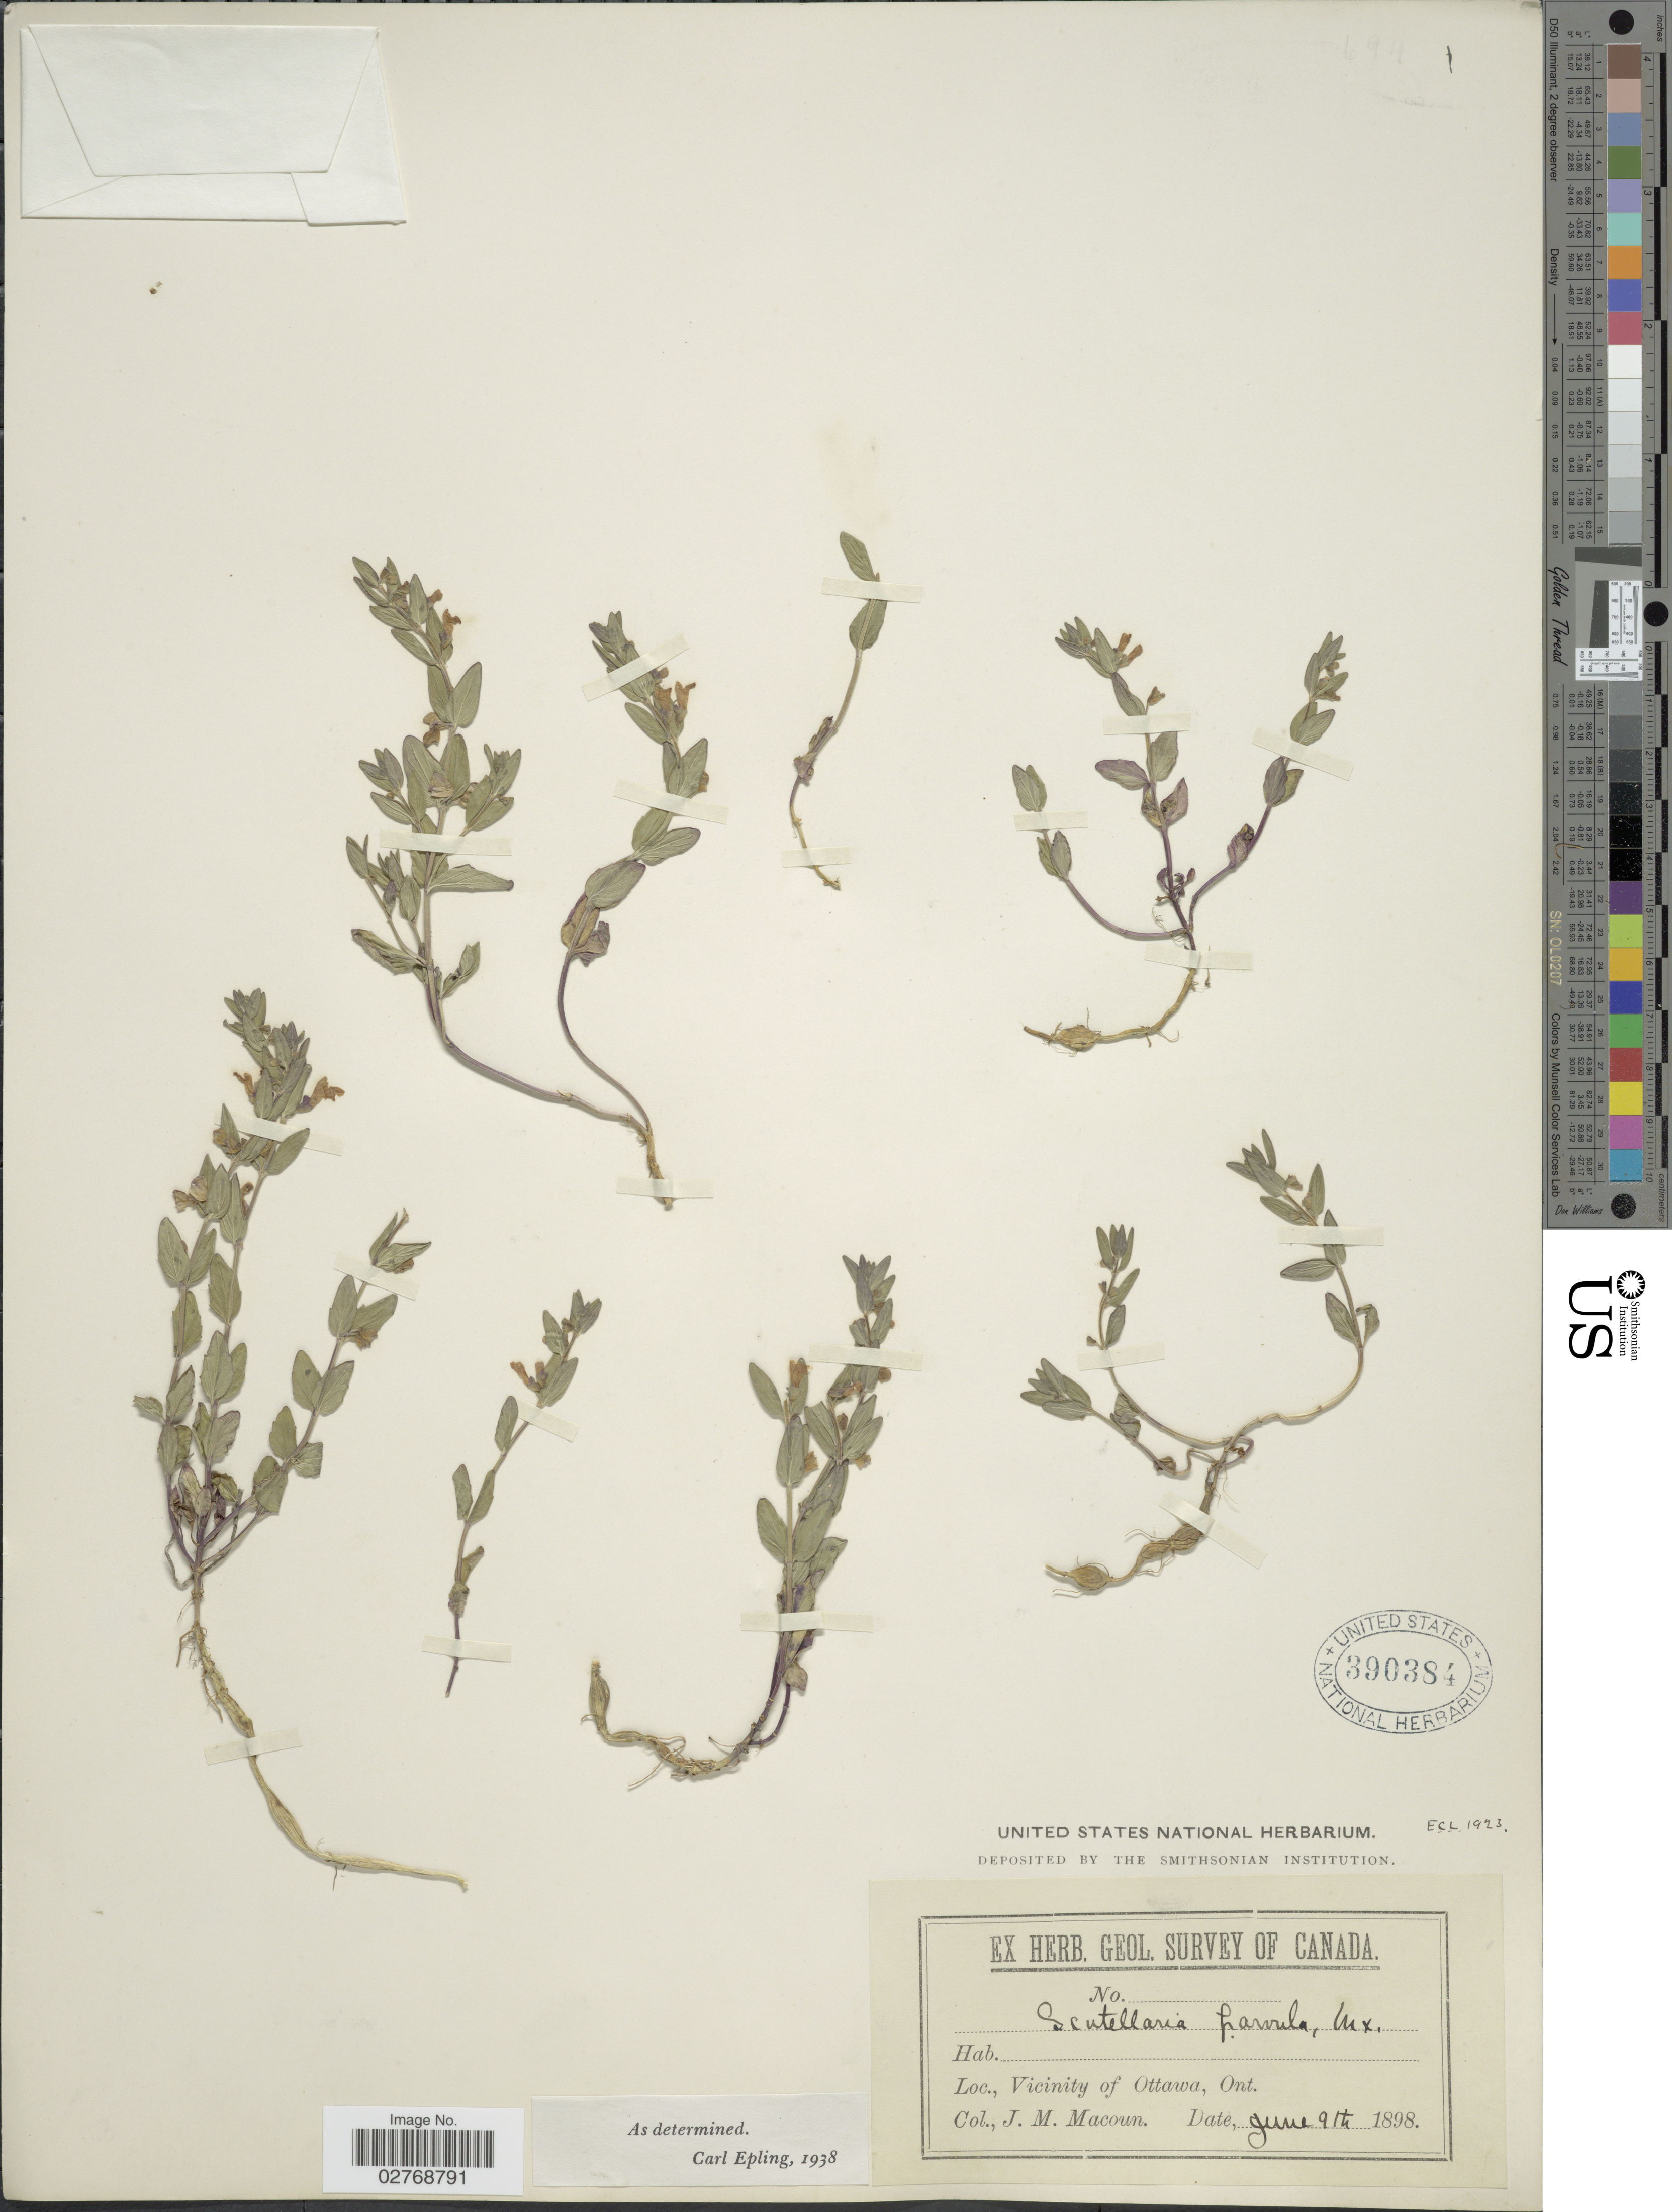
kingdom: Plantae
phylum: Tracheophyta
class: Magnoliopsida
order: Lamiales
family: Lamiaceae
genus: Scutellaria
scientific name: Scutellaria parvula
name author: Michx.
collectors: J. M. Macoun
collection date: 1898-06-09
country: Canada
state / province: Ontario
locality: Vicinity of Ottawa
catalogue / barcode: US 390384